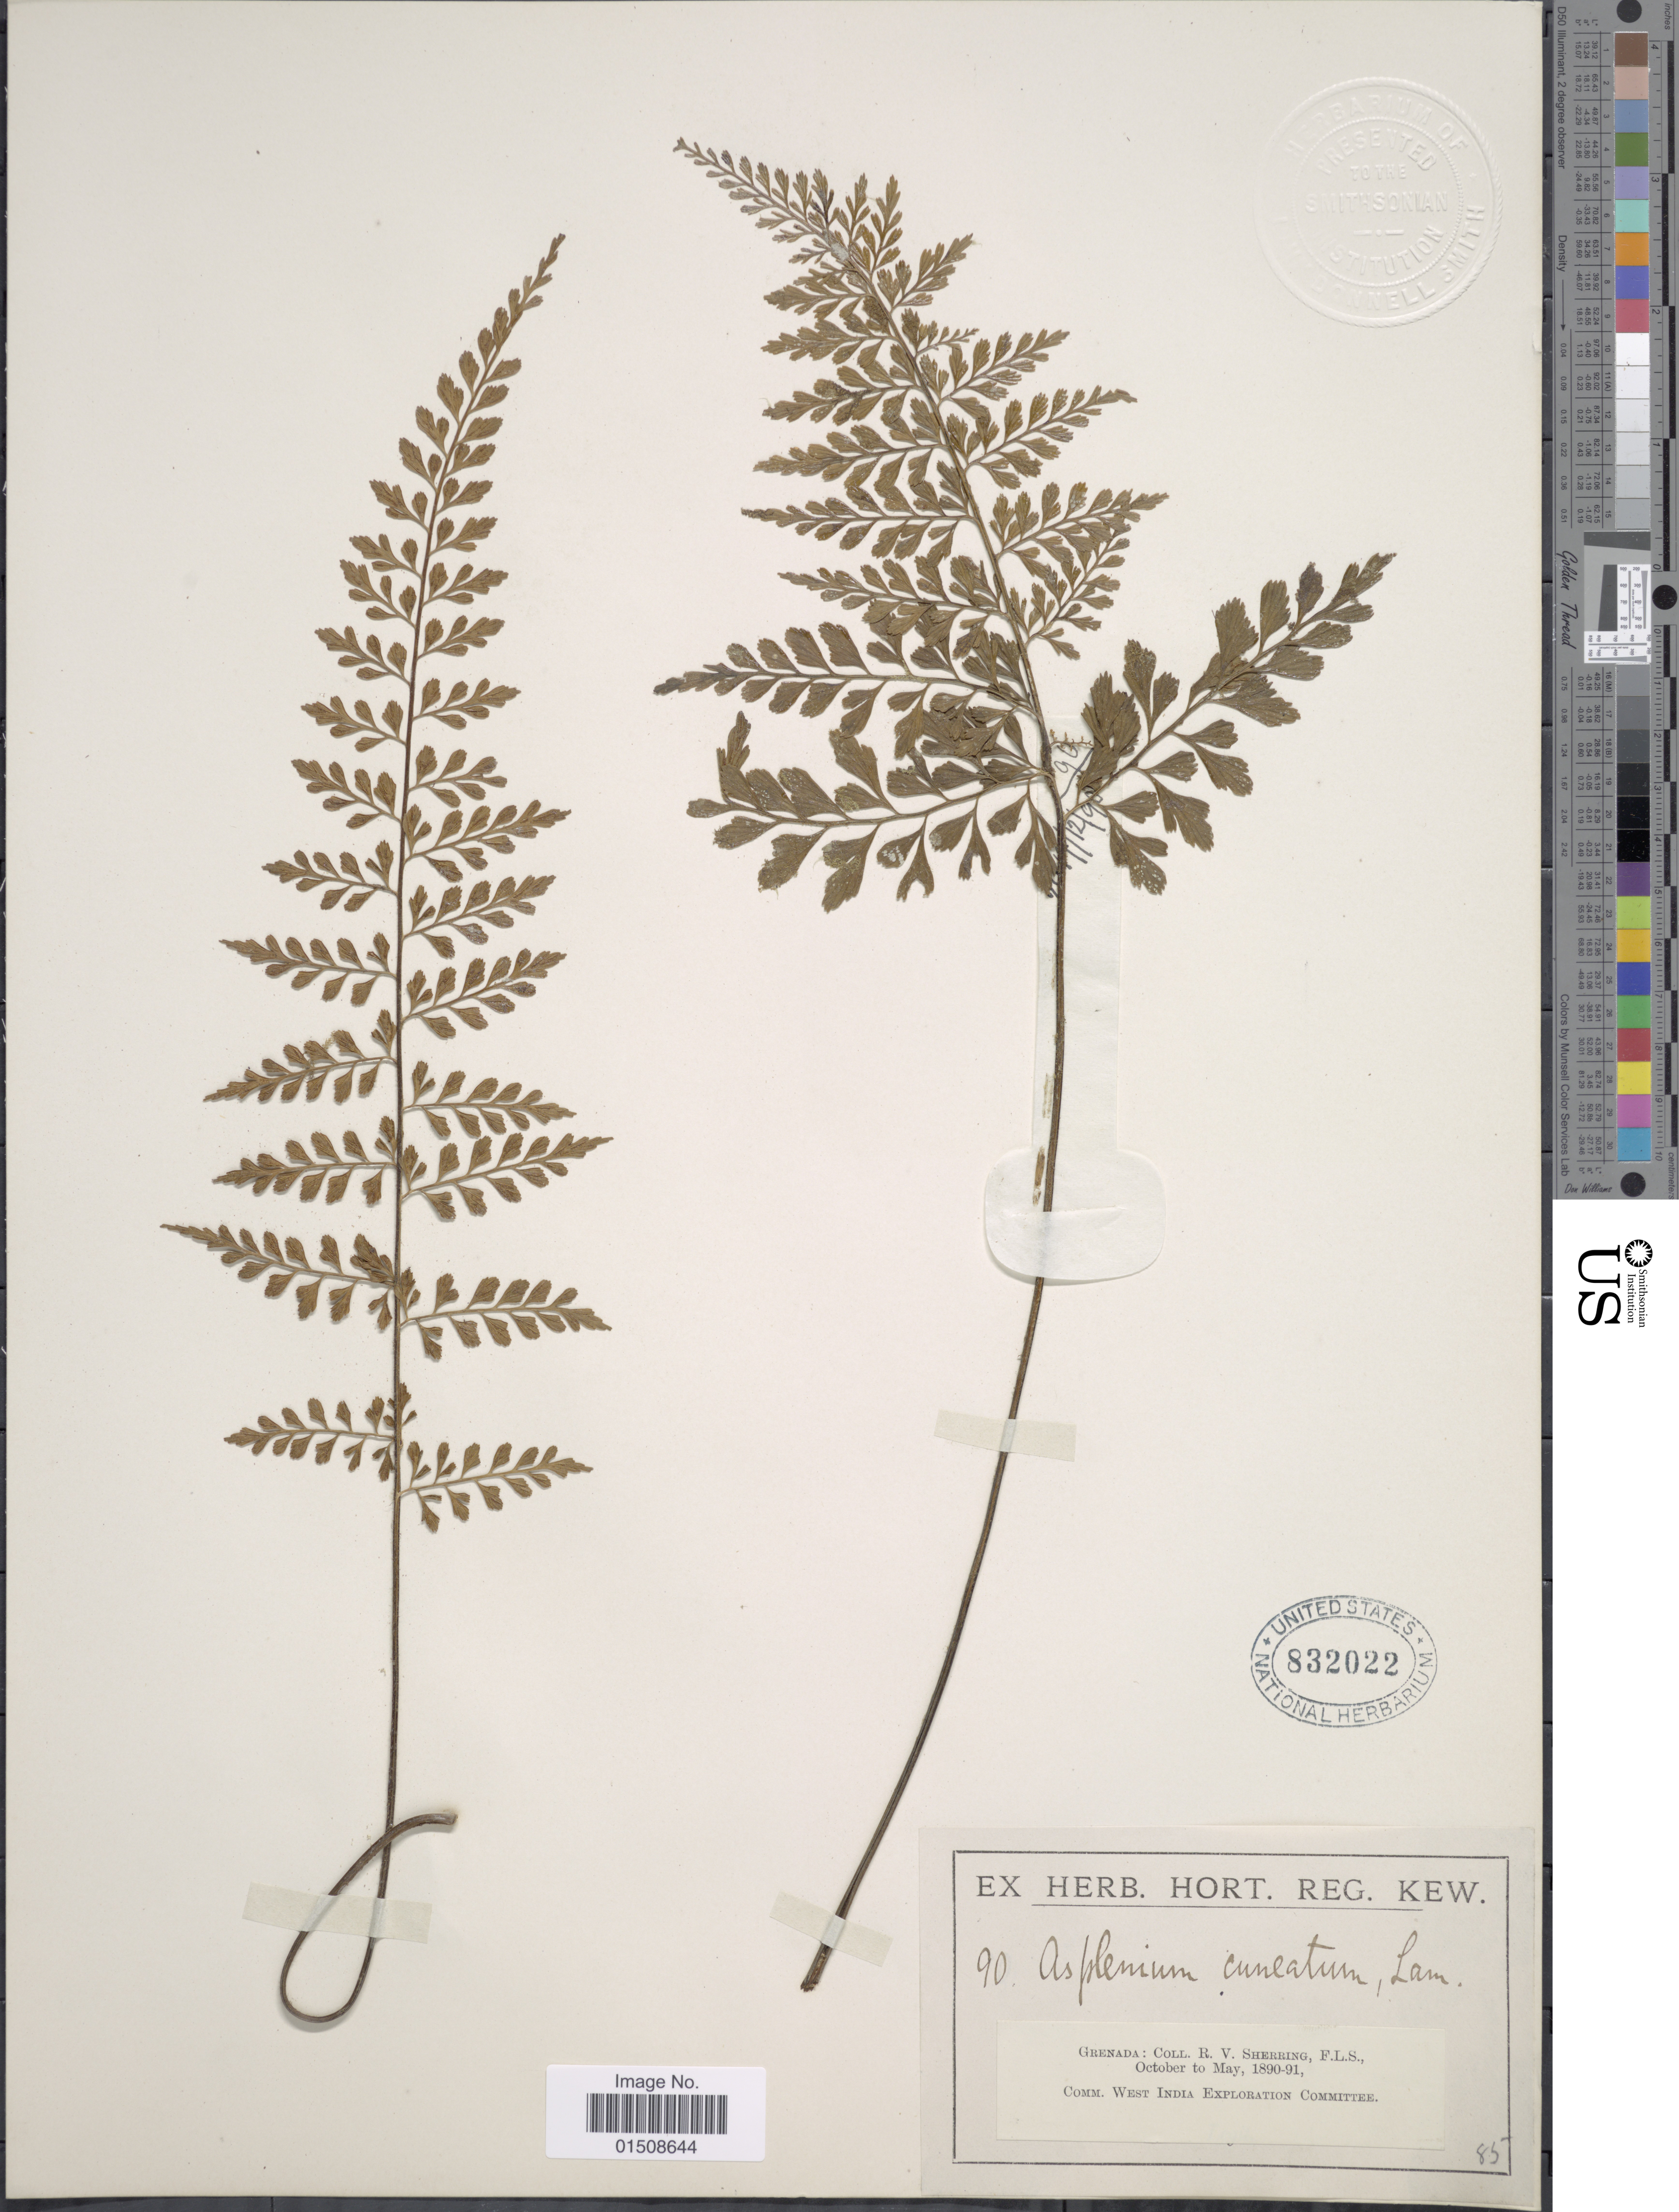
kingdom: Plantae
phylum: Tracheophyta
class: Polypodiopsida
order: Polypodiales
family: Aspleniaceae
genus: Asplenium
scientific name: Asplenium cuneatum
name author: Lam.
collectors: R. Sherring & F.L.S.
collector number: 90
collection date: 1890-10/1891-05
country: Grenada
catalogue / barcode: US 832022